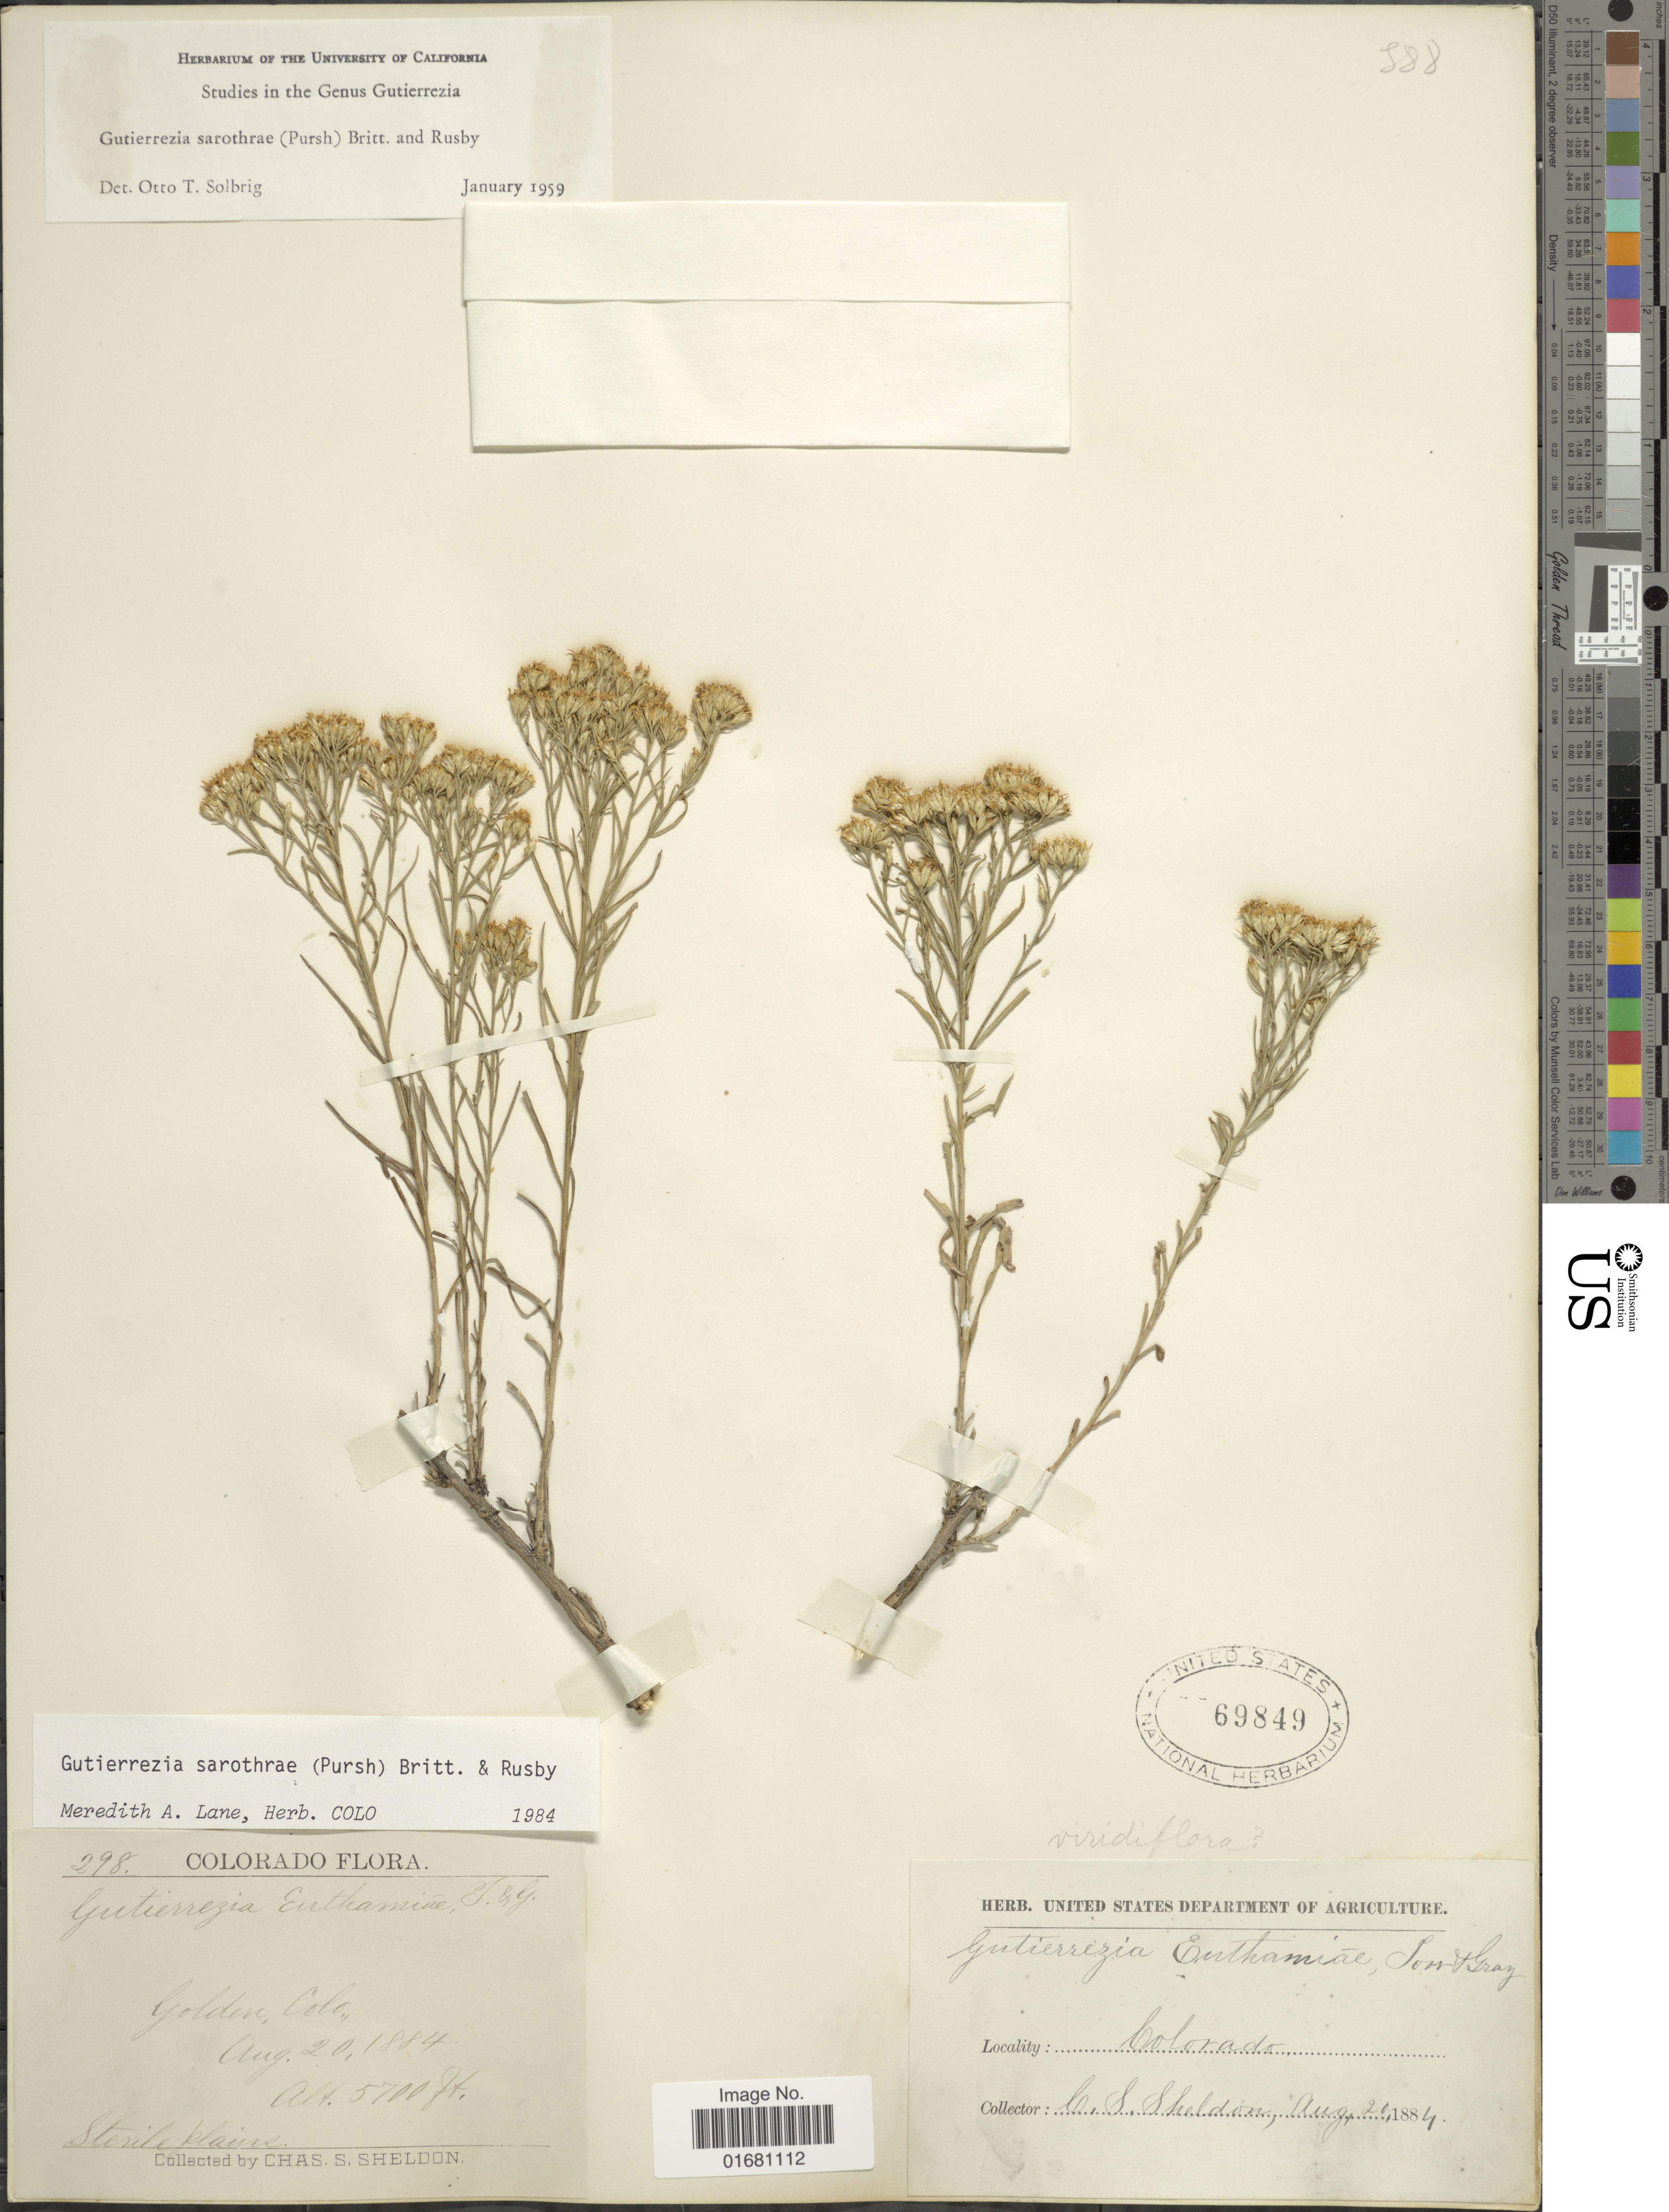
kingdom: Plantae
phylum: Tracheophyta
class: Magnoliopsida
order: Asterales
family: Asteraceae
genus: Gutierrezia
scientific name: Gutierrezia sarothrae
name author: (Pursh) Britton & Rusby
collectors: C. S. Sheldon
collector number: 298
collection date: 1884-08-20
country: United States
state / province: Colorado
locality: Golden, Colo.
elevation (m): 1737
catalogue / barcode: US 69849